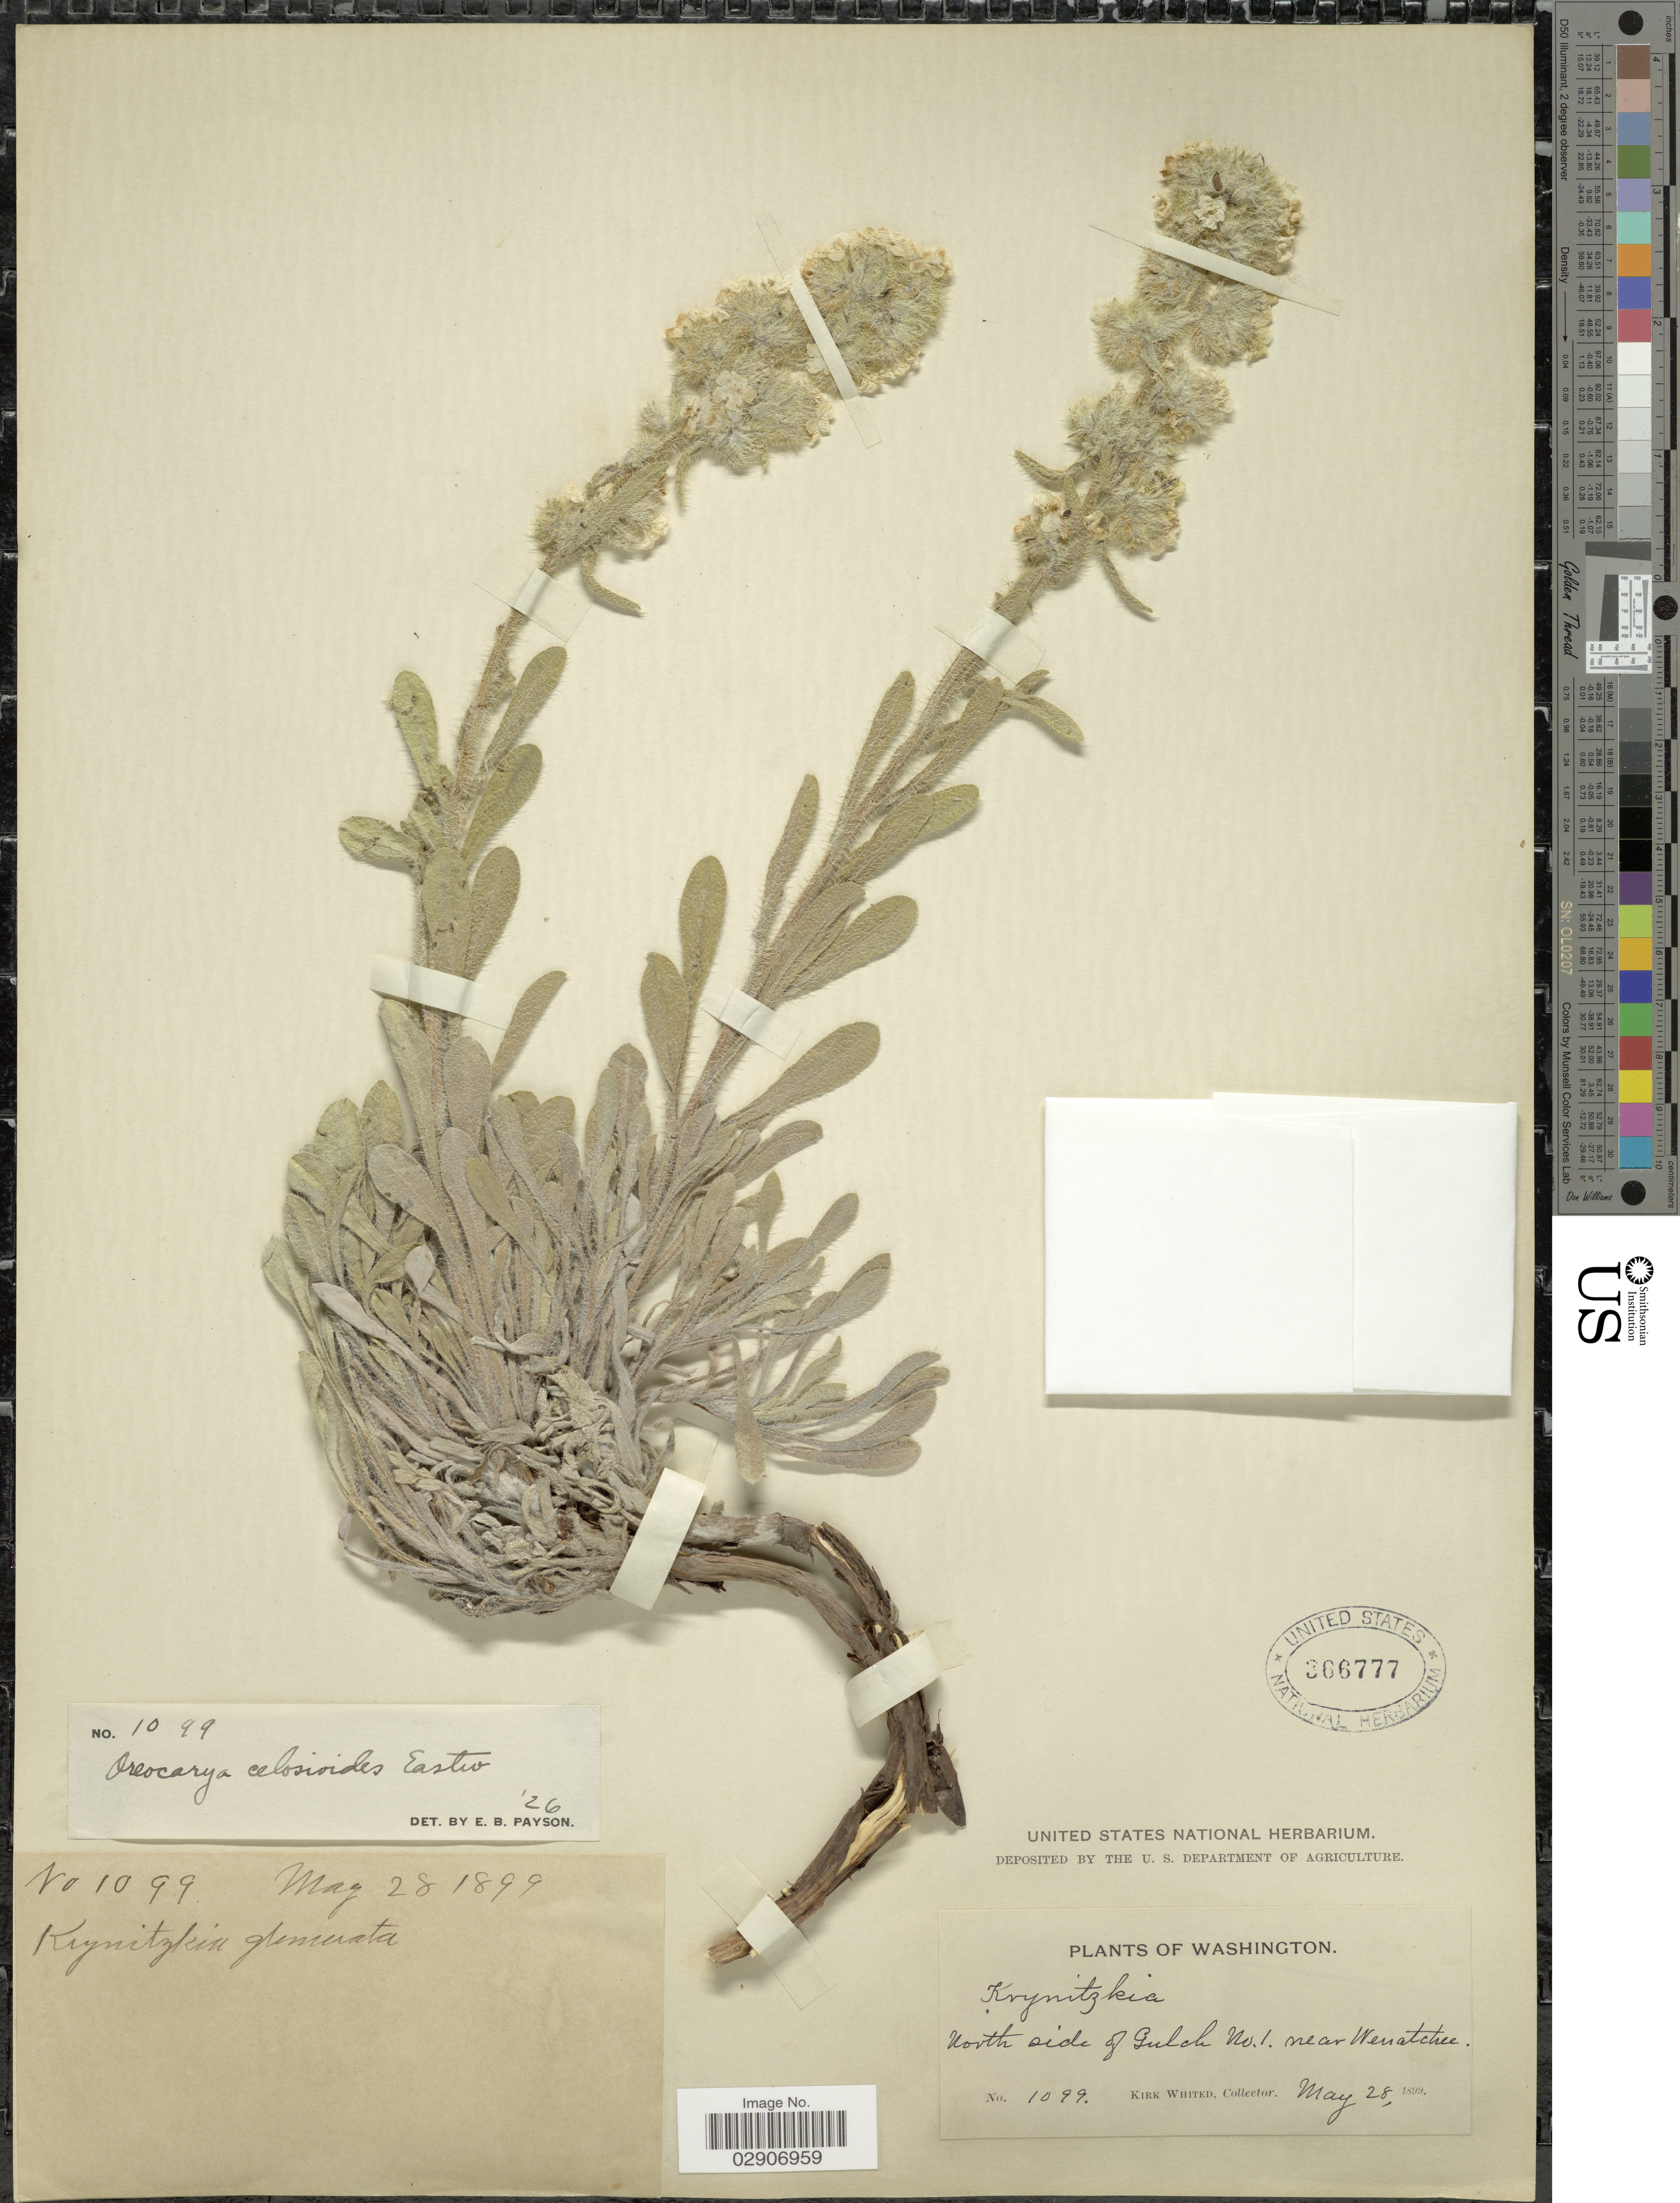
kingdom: Plantae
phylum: Tracheophyta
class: Magnoliopsida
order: Boraginales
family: Boraginaceae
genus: Cryptantha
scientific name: Cryptantha celosioides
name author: (Eastw.) Payson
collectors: K. Whited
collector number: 1099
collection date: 1899-05-28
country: United States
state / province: Washington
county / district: Chelan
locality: North side of Gulch no. 1. near Wenatchee.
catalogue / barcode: US 366777